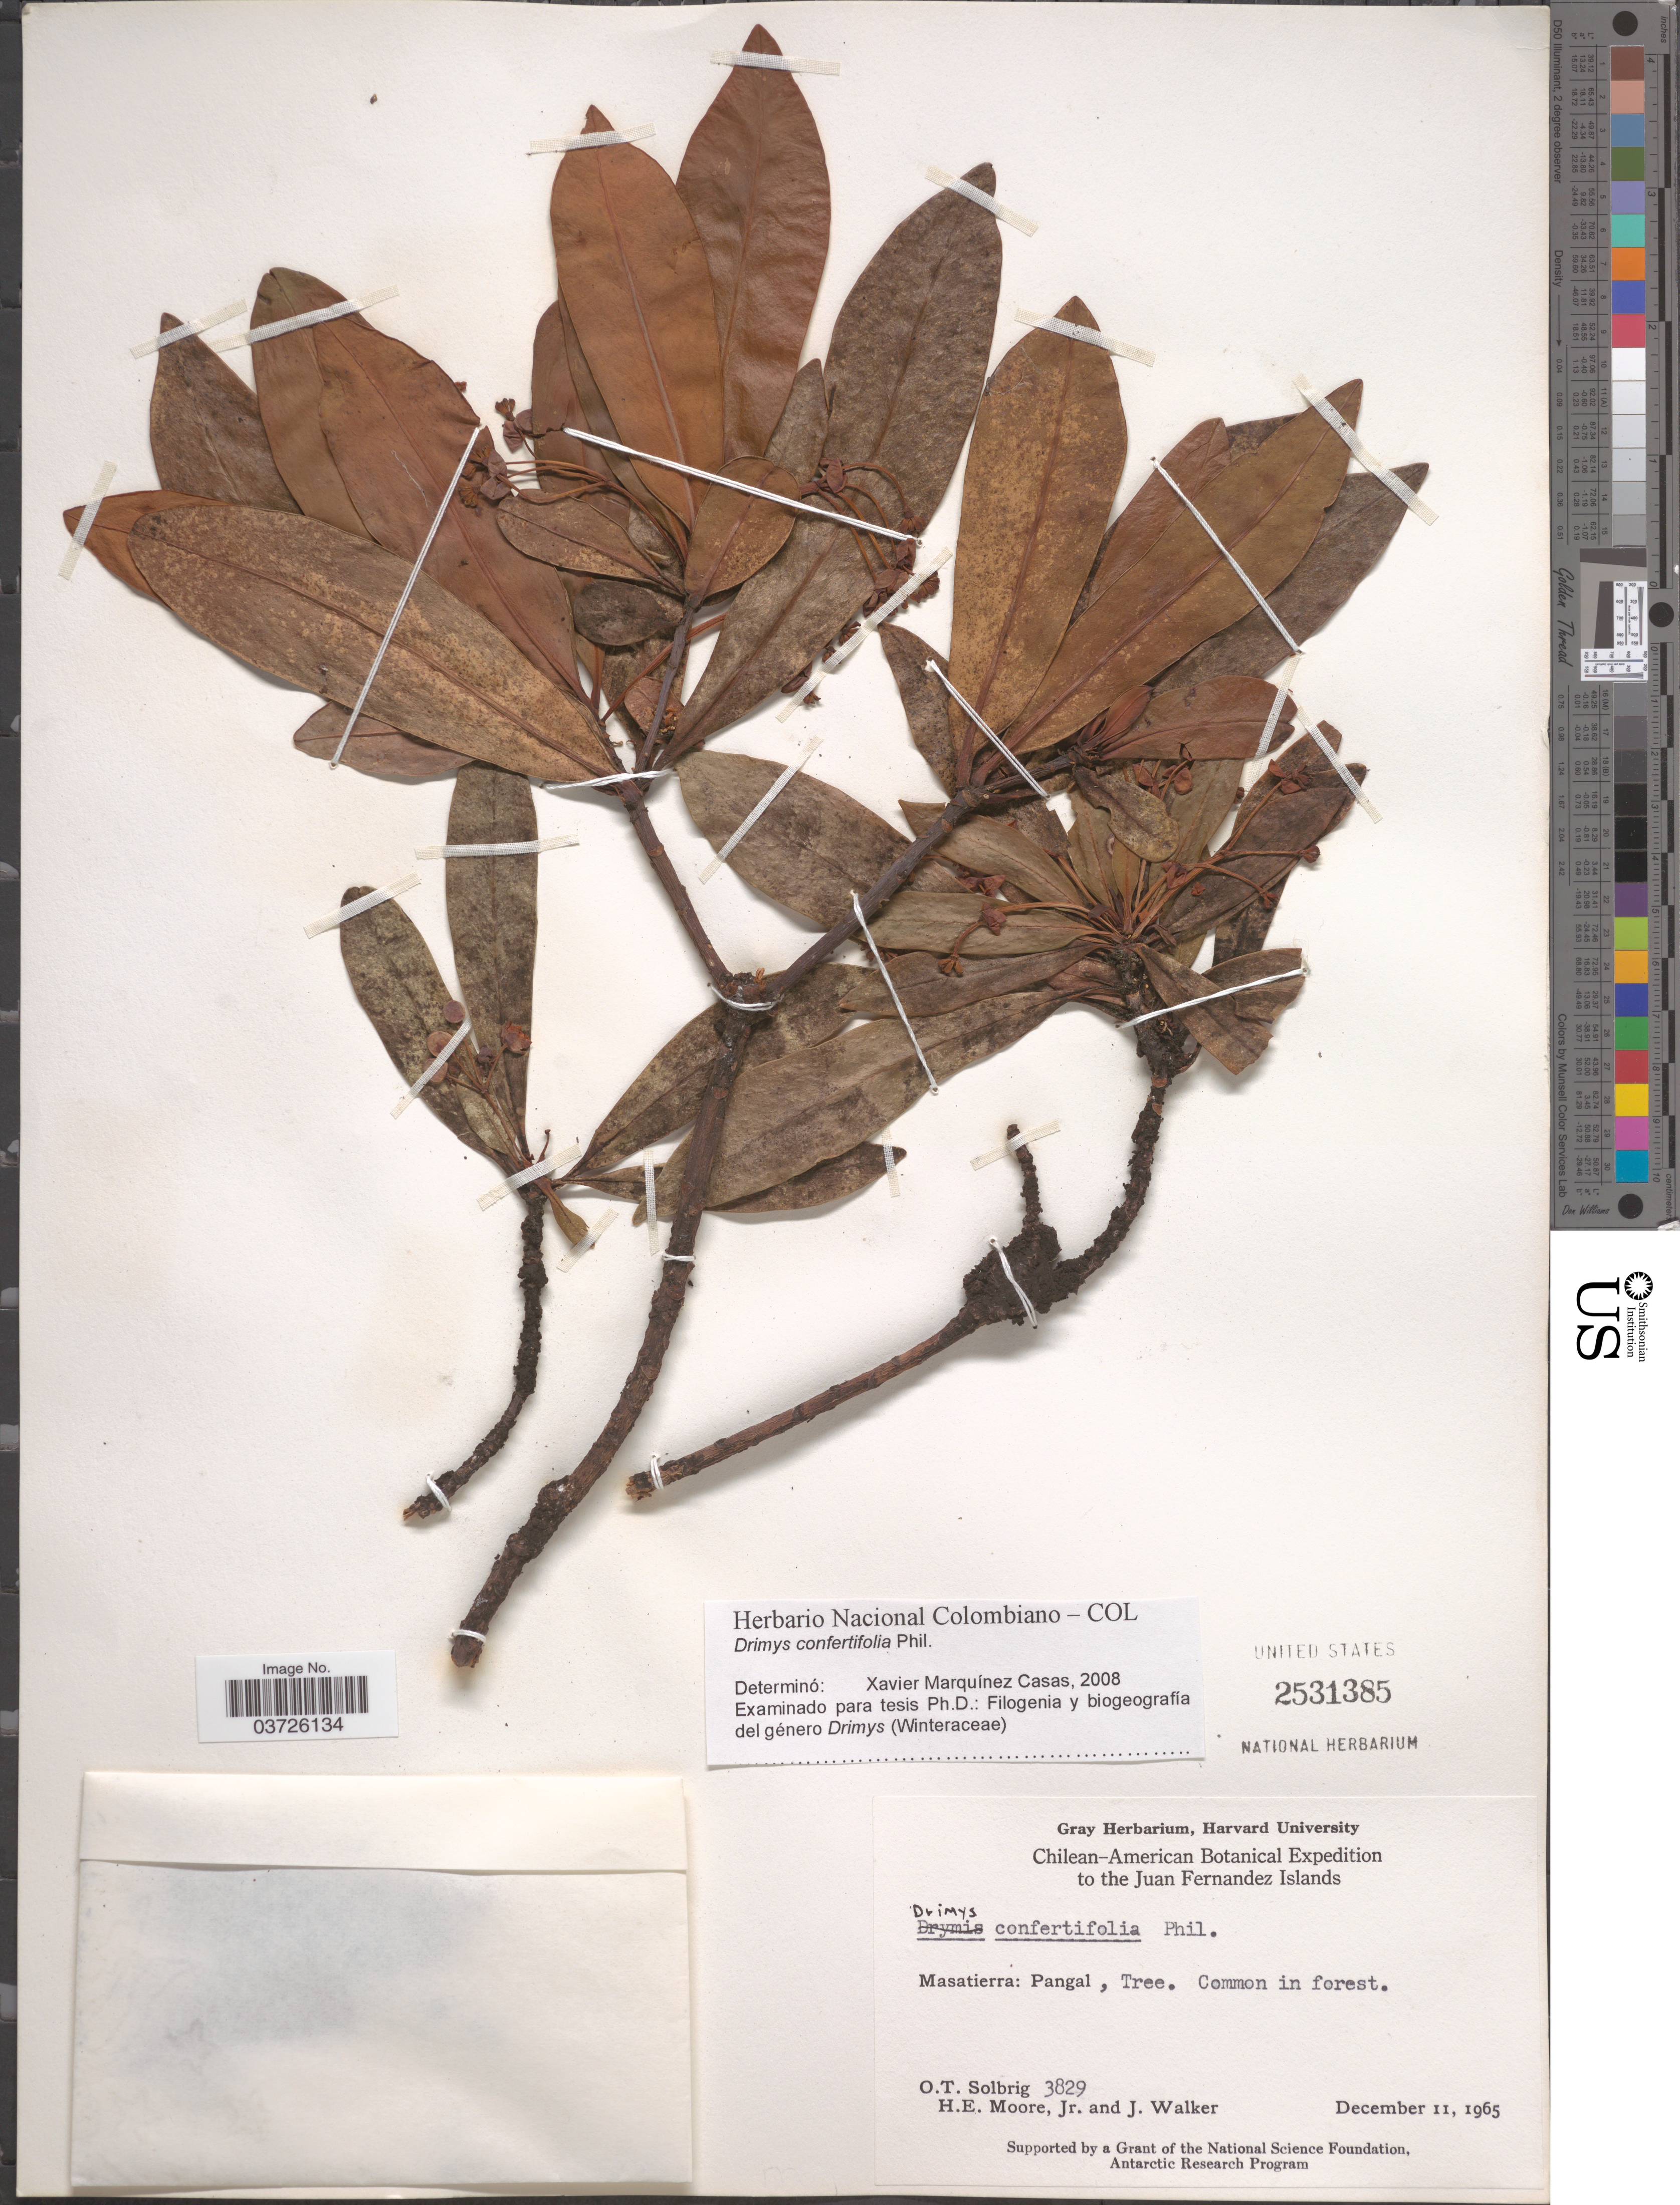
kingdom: Plantae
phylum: Tracheophyta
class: Magnoliopsida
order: Canellales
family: Winteraceae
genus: Drimys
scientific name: Drimys confertifolia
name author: Phil.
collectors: O. T. Solbrig, H. Moore & J. Walker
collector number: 3829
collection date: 1965-12-11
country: Chile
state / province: Valparaíso (V)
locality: The Juan Fernandez Islands. Masatierra: Pangal.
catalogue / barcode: US 2531385